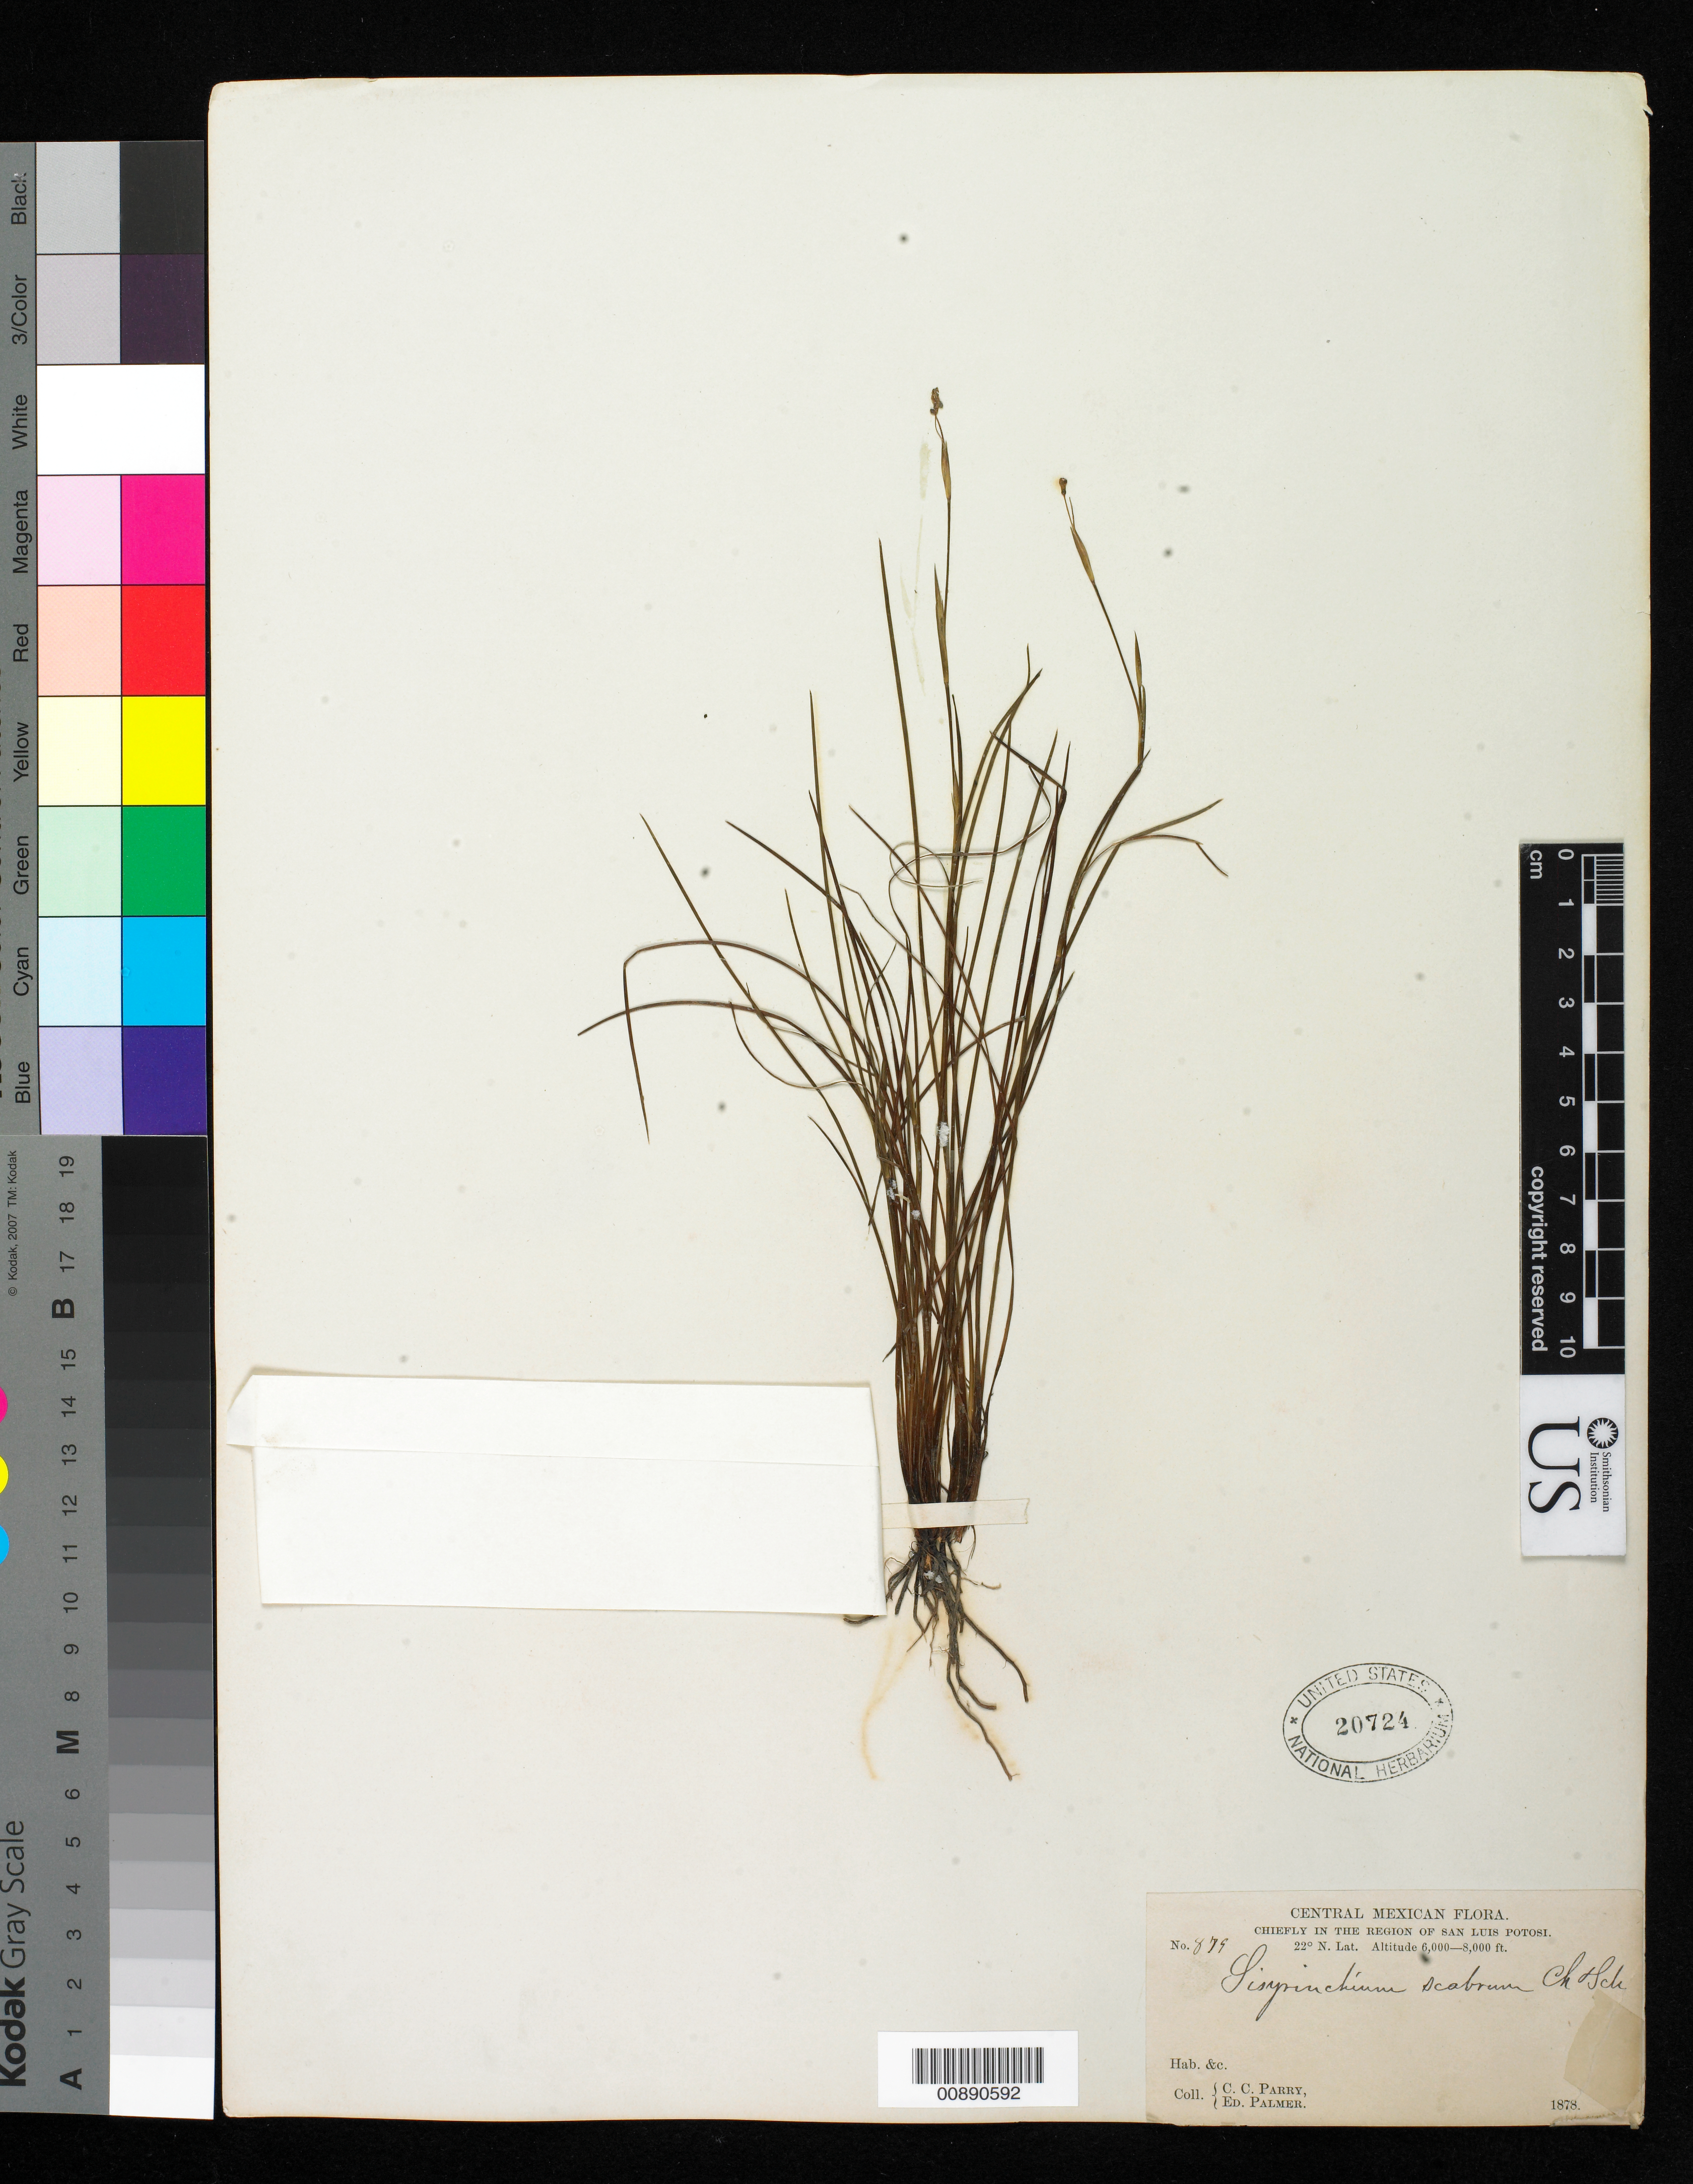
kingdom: Plantae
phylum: Tracheophyta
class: Liliopsida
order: Asparagales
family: Iridaceae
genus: Sisyrinchium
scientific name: Sisyrinchium scabrum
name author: Schltdl. & Cham.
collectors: C. C. Parry & E. Palmer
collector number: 879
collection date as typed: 1878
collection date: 1878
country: Mexico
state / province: San Luis Potosí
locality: Chiefly in the region of San Luis Potosí.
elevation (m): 1829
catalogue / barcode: US 20724